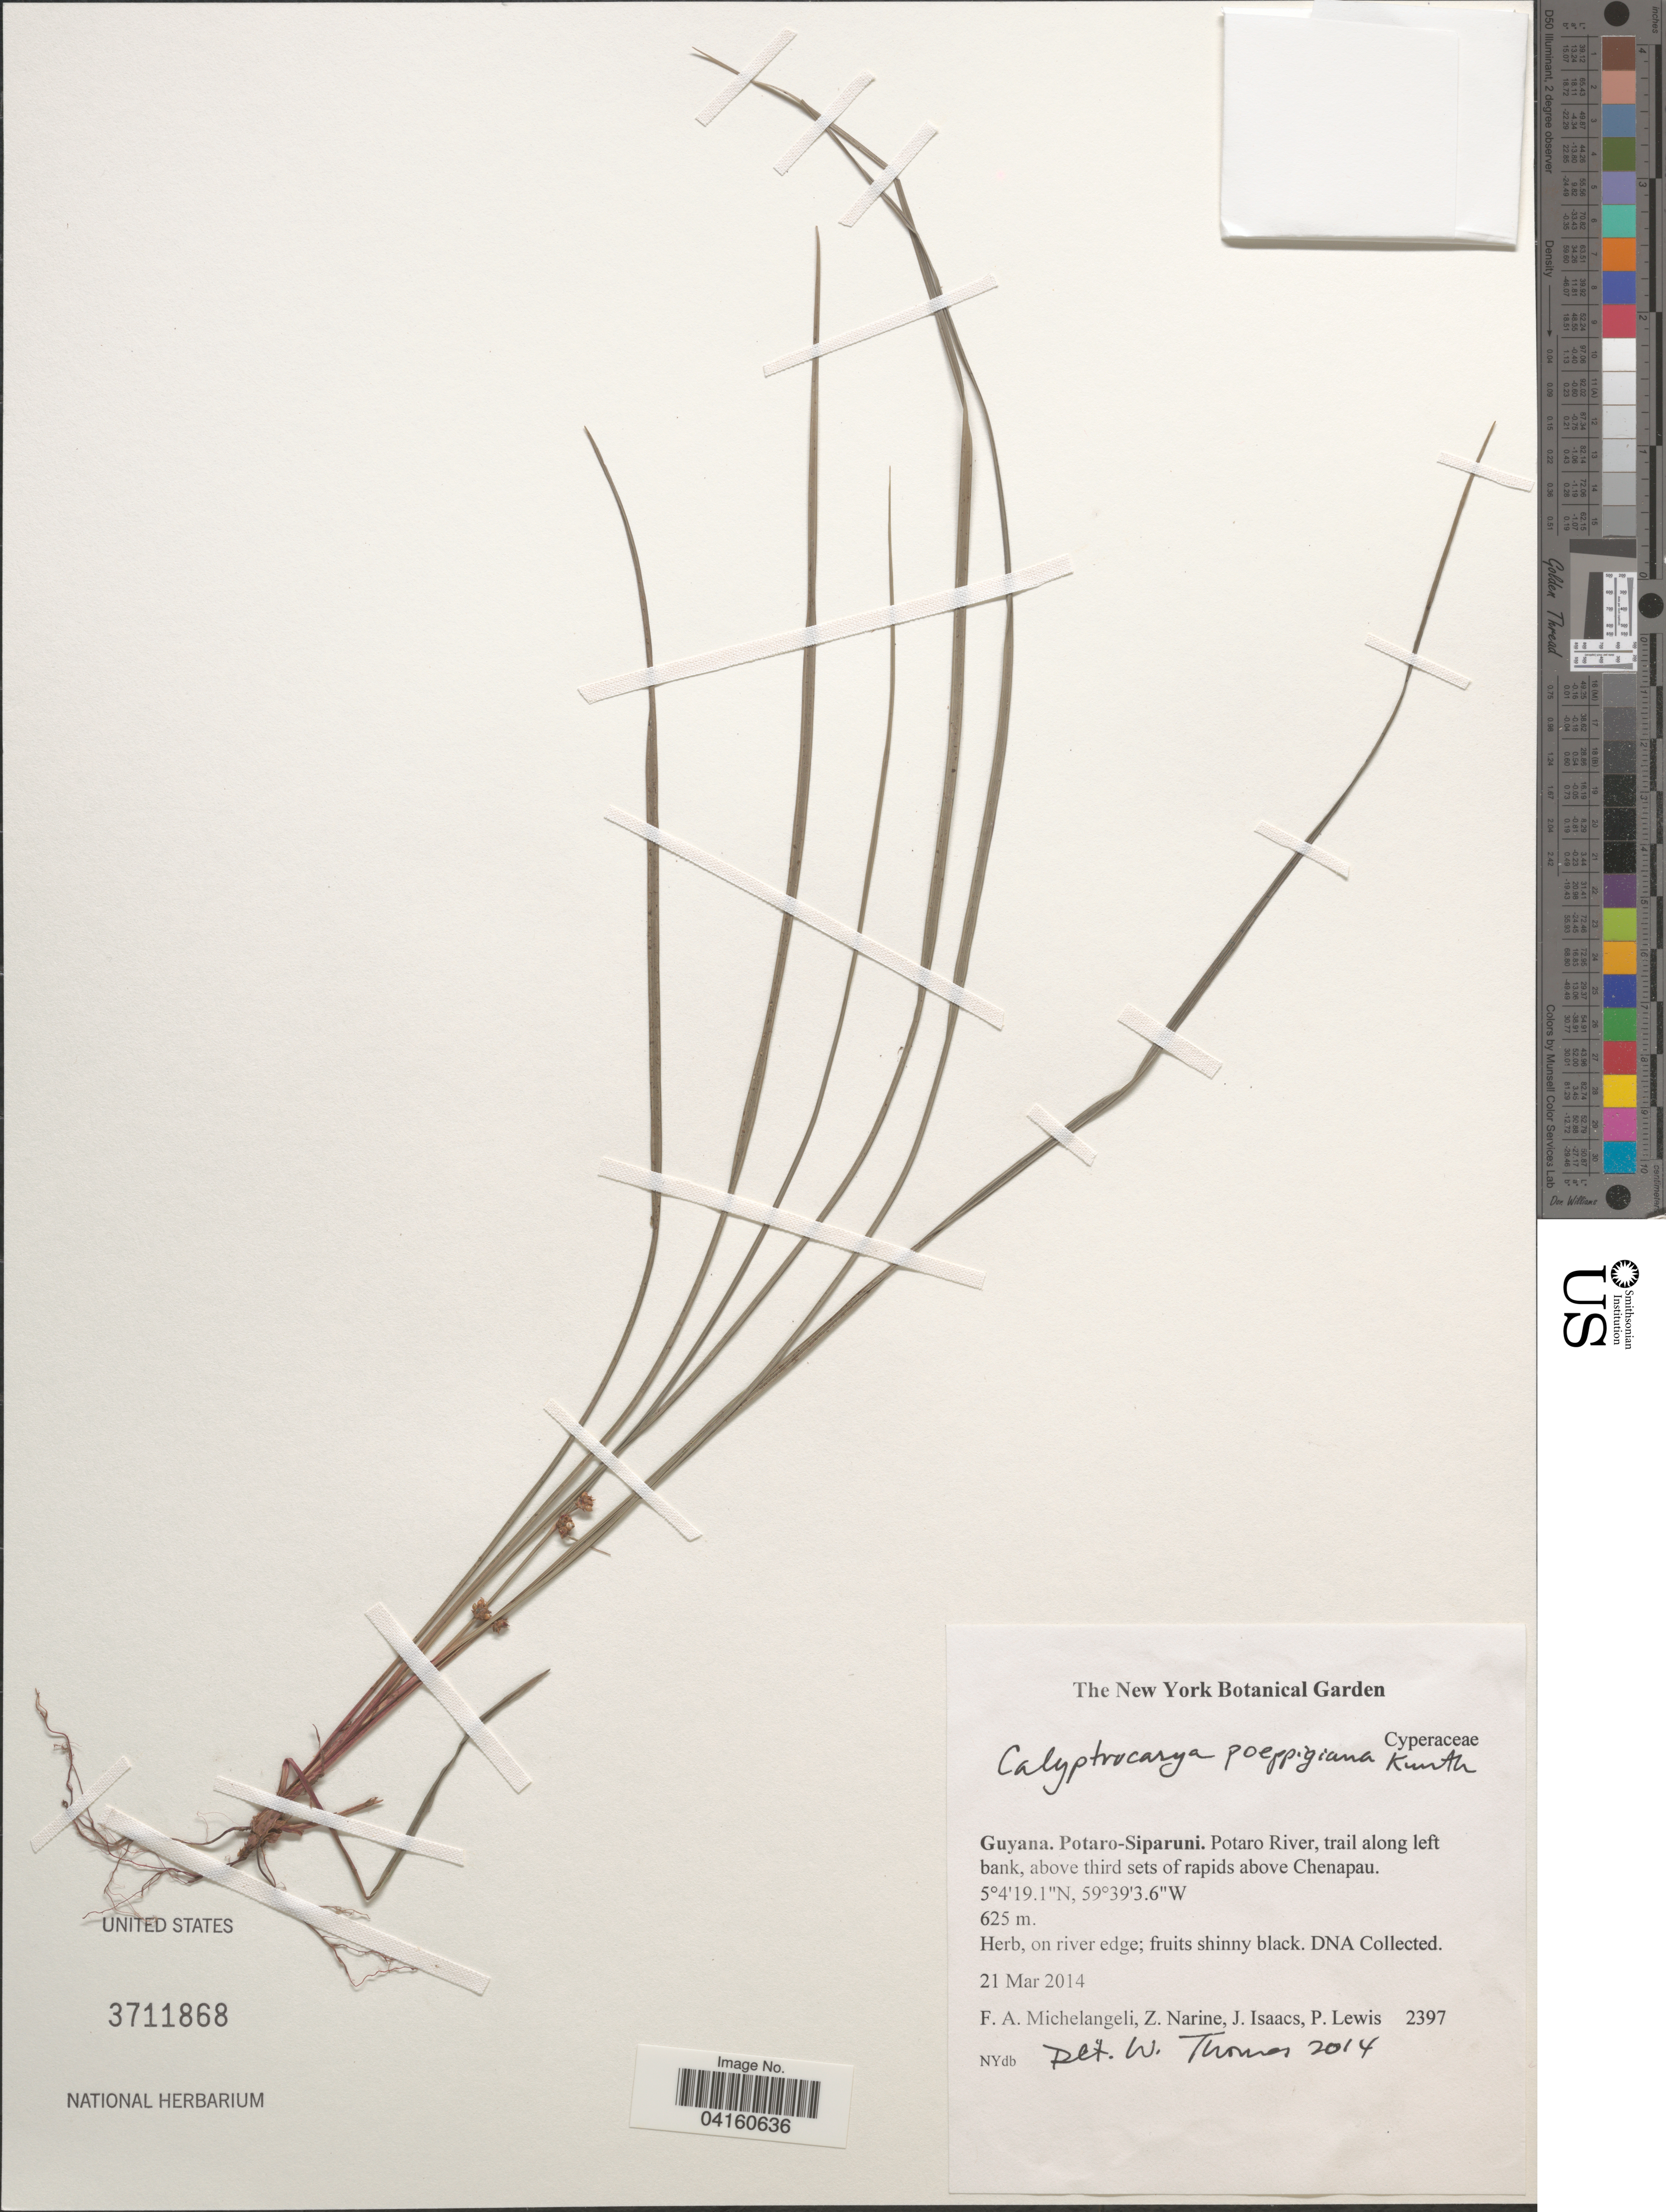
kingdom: Plantae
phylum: Tracheophyta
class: Liliopsida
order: Poales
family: Cyperaceae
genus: Calyptrocarya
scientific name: Calyptrocarya glomerulata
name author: (Brongn.) Urb.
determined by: Strong, Mark T., (BOT), Smithsonian Institution - National Museum of Natural History (UNITED STATES)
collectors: F. A. Michelangeli, Z. Narine, J. Isaacs & P. Lewis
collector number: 2397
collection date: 2014-03-21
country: Guyana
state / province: Potaro-Siparuni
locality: Potaro River, trail along left bank, above third sets of rapids above Chenapau.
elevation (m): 625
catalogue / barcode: US 3711868